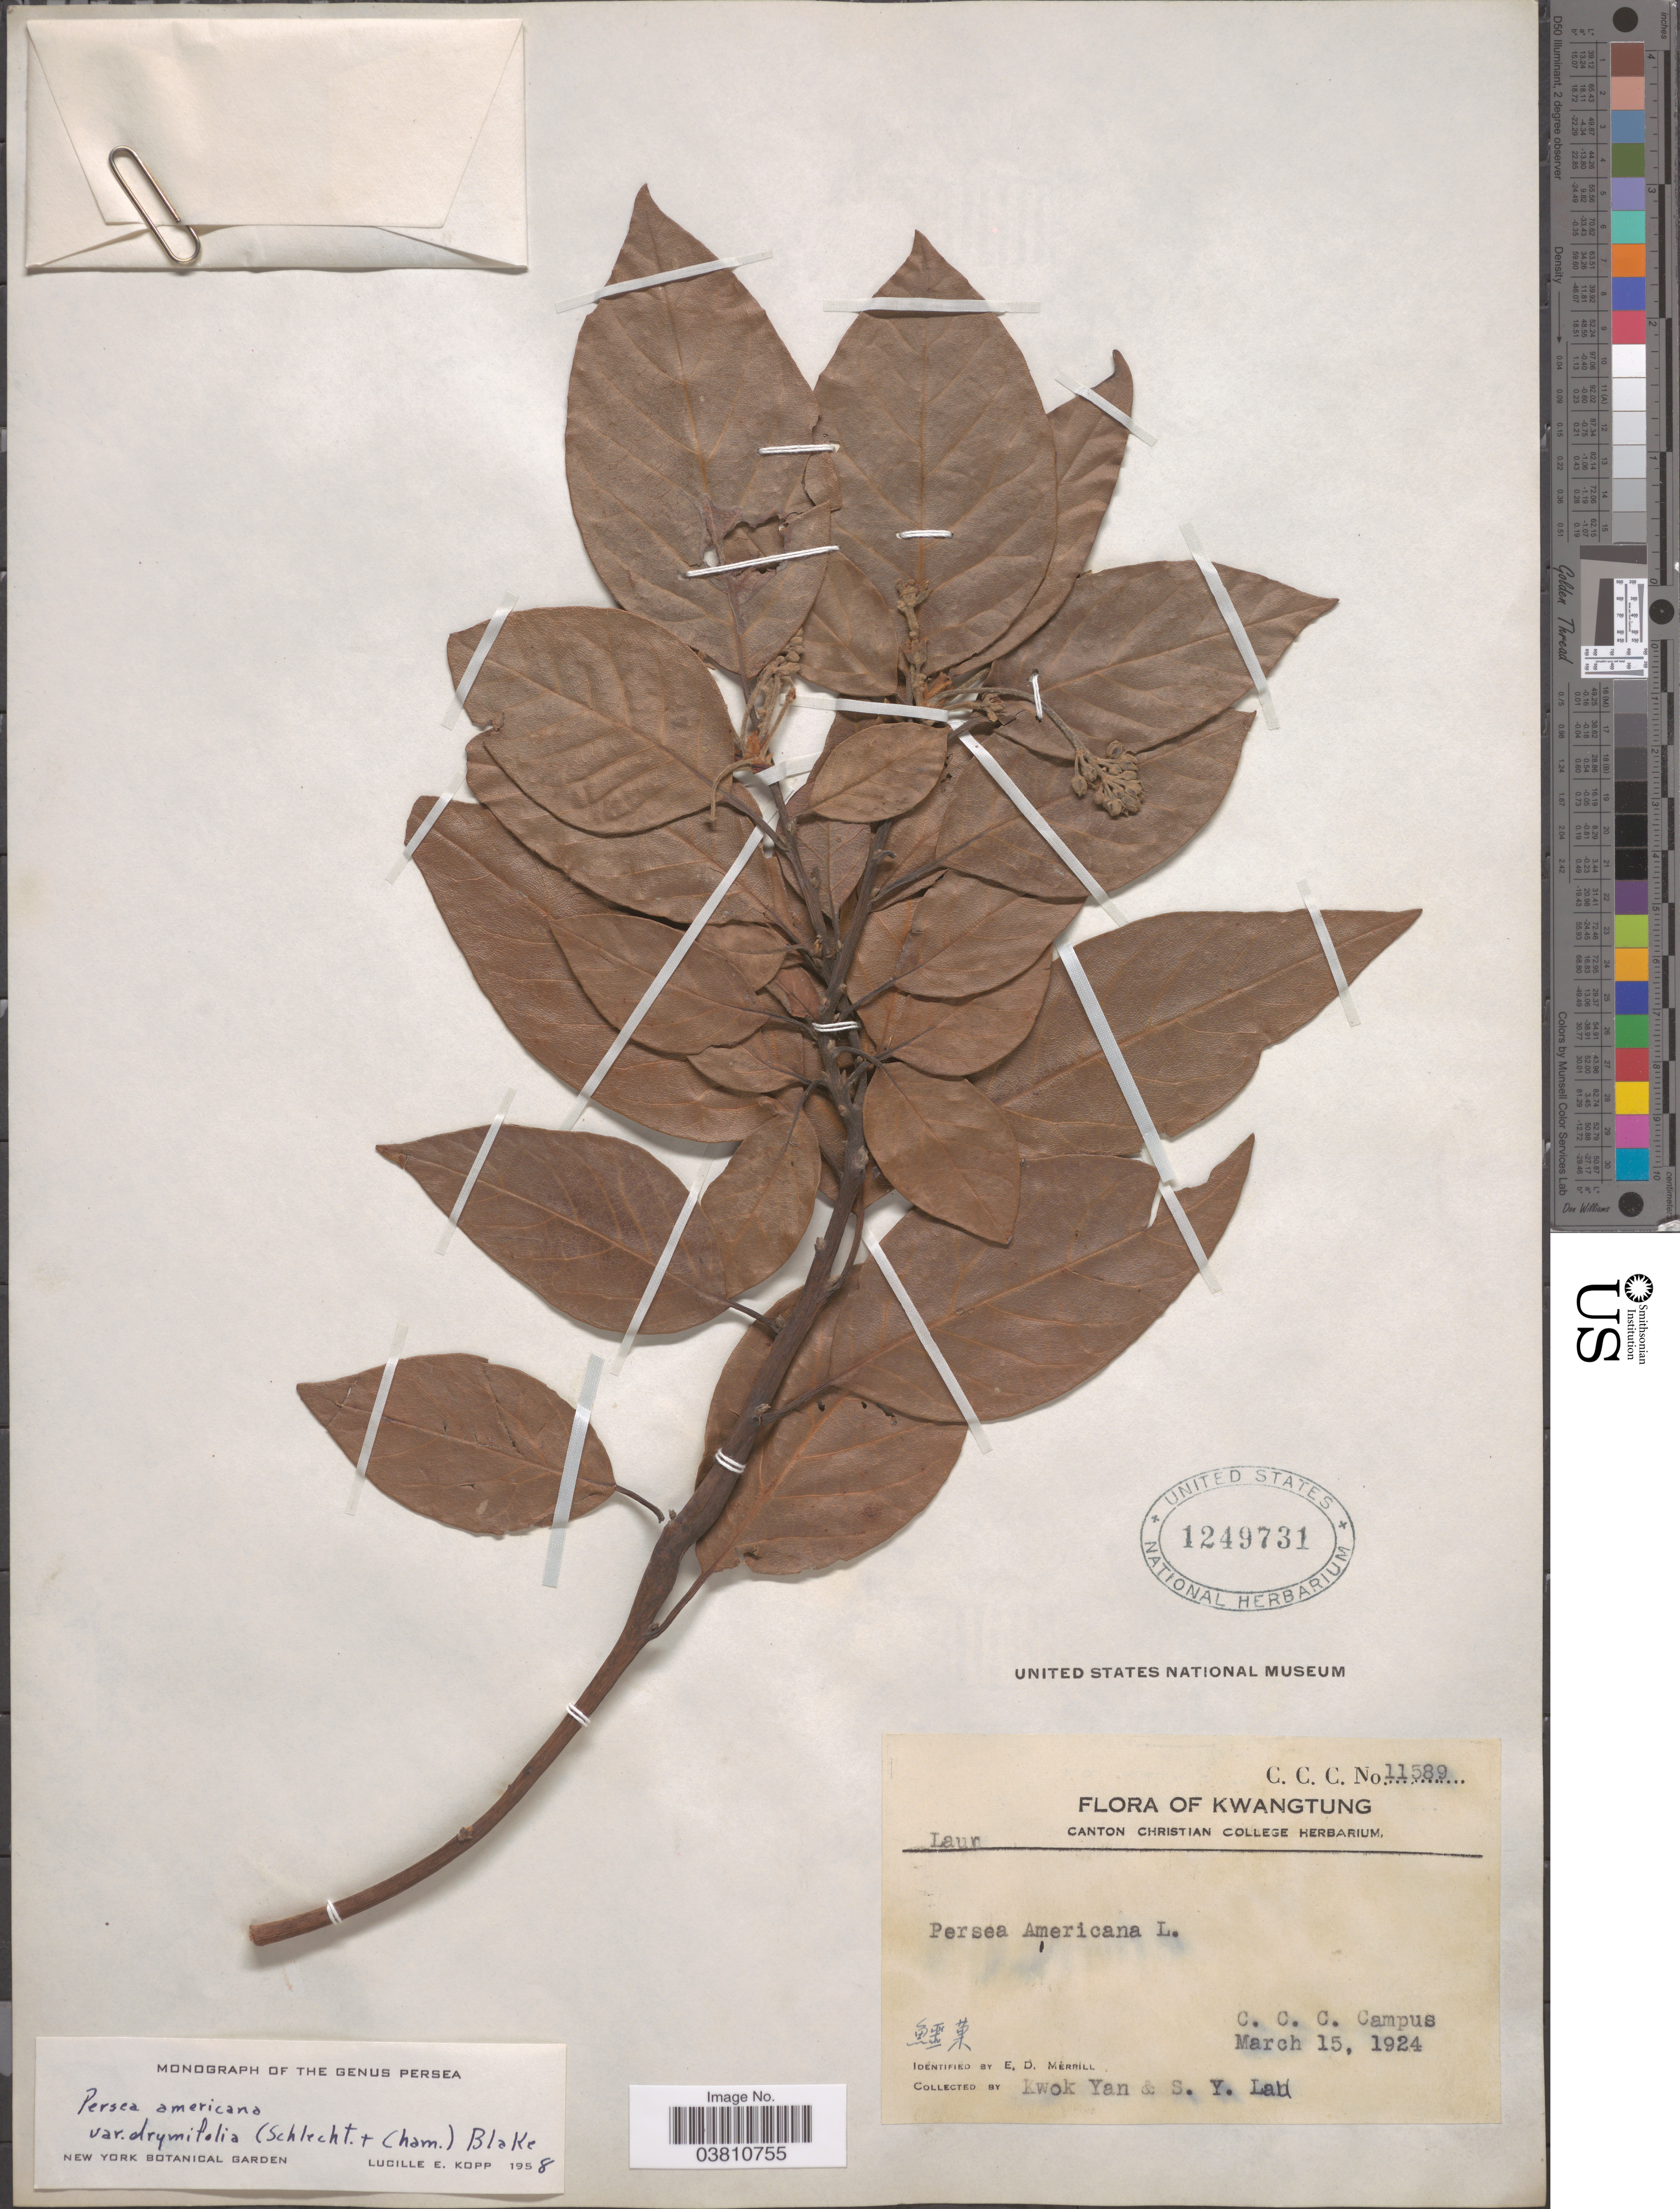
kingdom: Plantae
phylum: Tracheophyta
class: Magnoliopsida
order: Laurales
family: Lauraceae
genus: Persea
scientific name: Persea americana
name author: Mill.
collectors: K. Yan & S. Y. Lau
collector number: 11589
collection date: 1924-03-15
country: China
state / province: Guangdong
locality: C. C. C. Campus.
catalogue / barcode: US 1249731